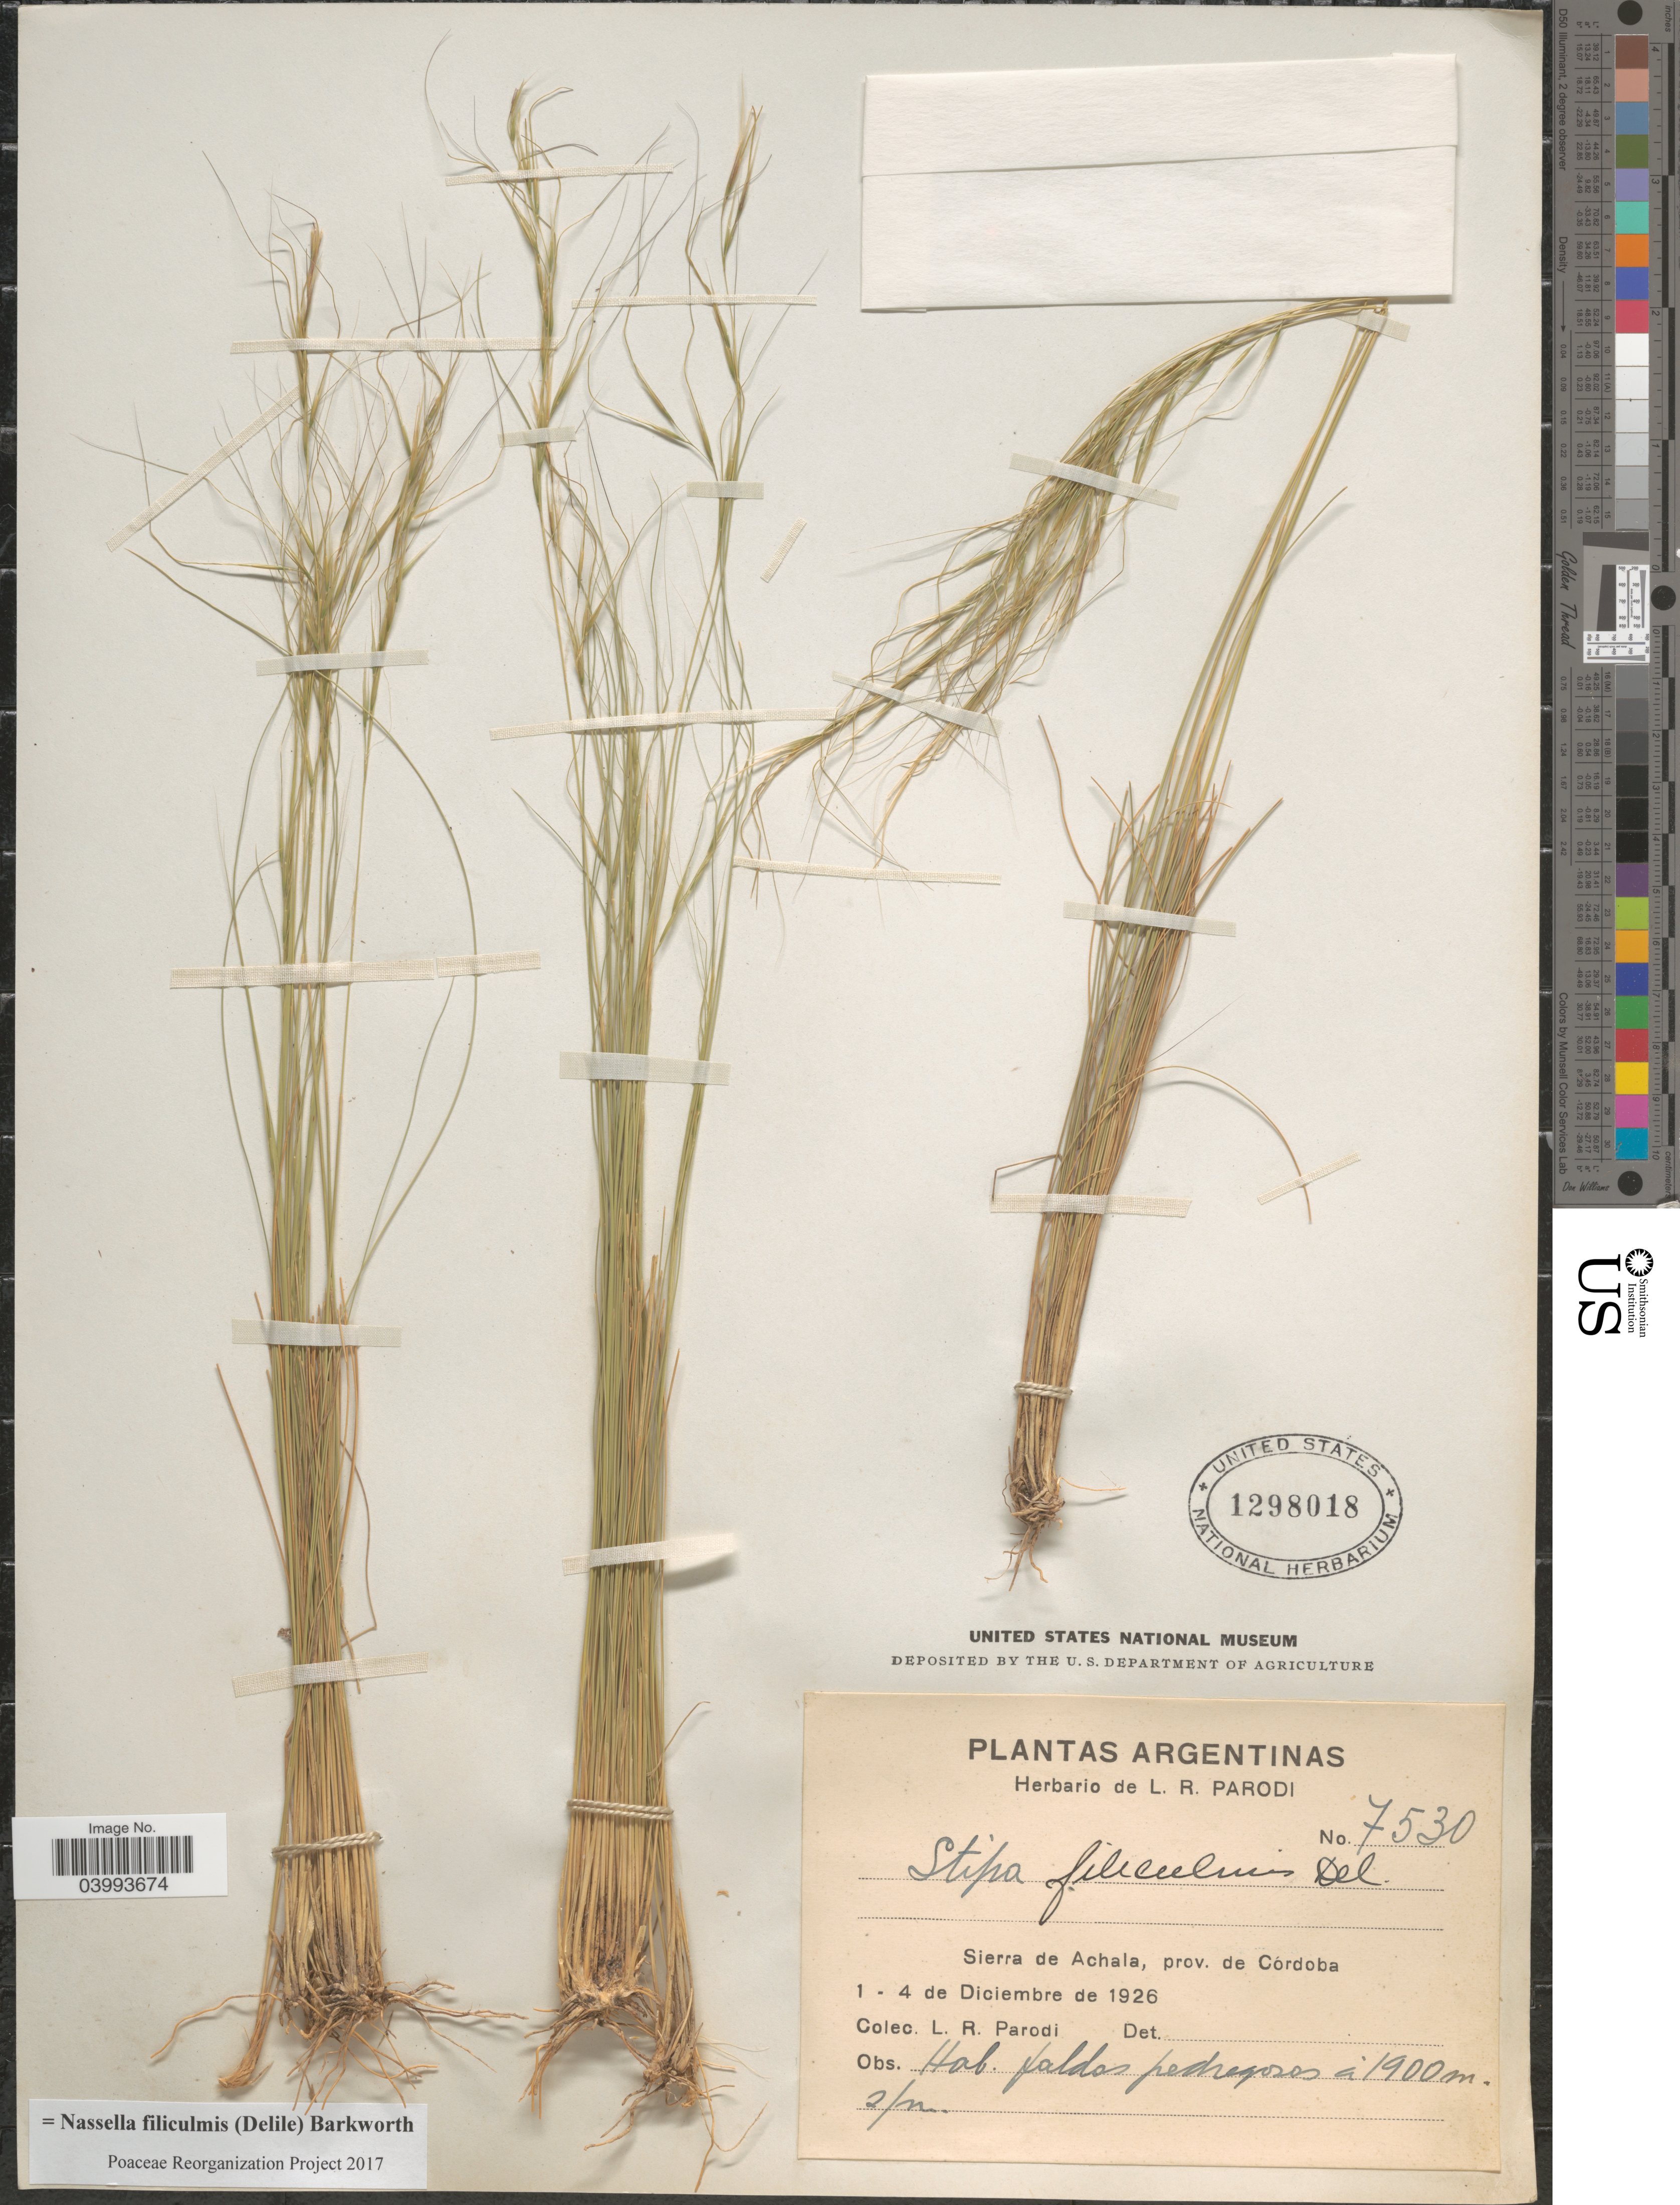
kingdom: Plantae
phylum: Tracheophyta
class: Liliopsida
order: Poales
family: Poaceae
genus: Nassella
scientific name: Nassella filiculmis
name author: (Delile) Barkworth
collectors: L. R. Parodi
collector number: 7530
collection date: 1926-12-01/1926-12-04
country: Argentina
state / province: Cordoba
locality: Sierra de Achala, prov. de Córdoba.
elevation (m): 1900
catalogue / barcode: US 1298018